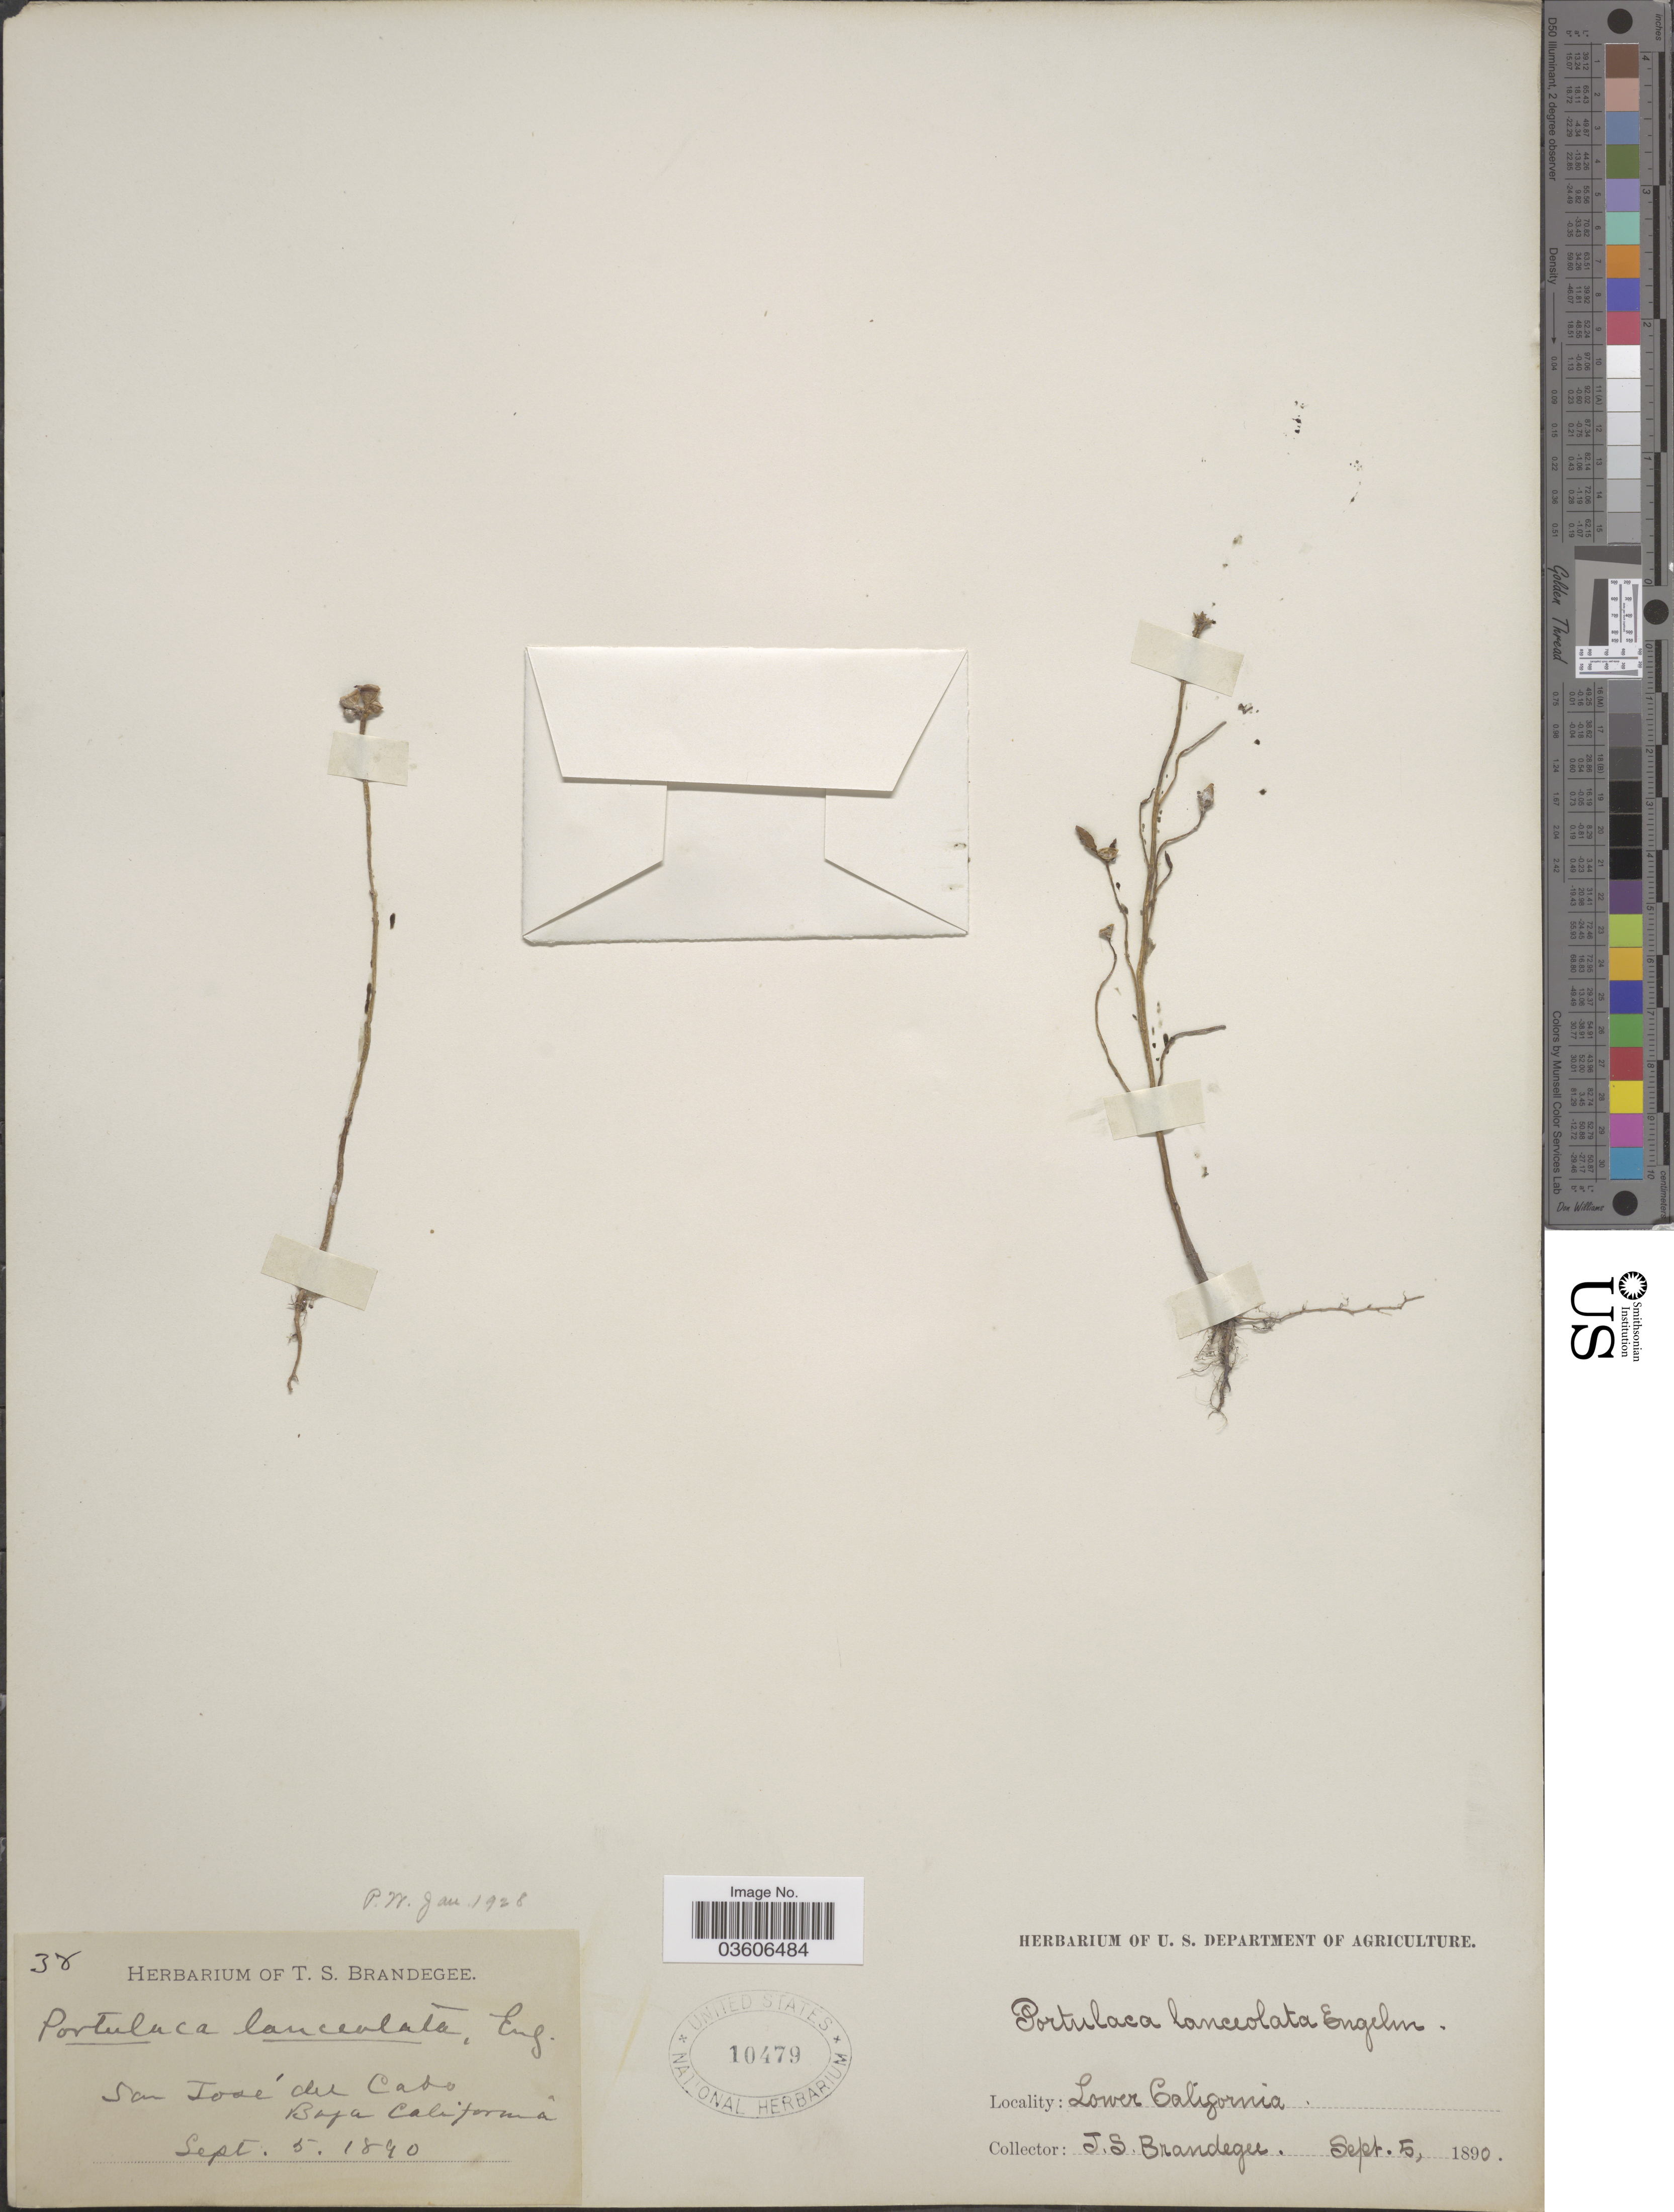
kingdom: Plantae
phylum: Tracheophyta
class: Magnoliopsida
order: Caryophyllales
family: Portulacaceae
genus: Portulaca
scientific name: Portulaca umbraticola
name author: Kunth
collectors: T. S. Brandegee (herbarium)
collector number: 38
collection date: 1890-09-05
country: Mexico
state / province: Baja California Sur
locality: Lower California. San José del Cabo.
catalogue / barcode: US 10479